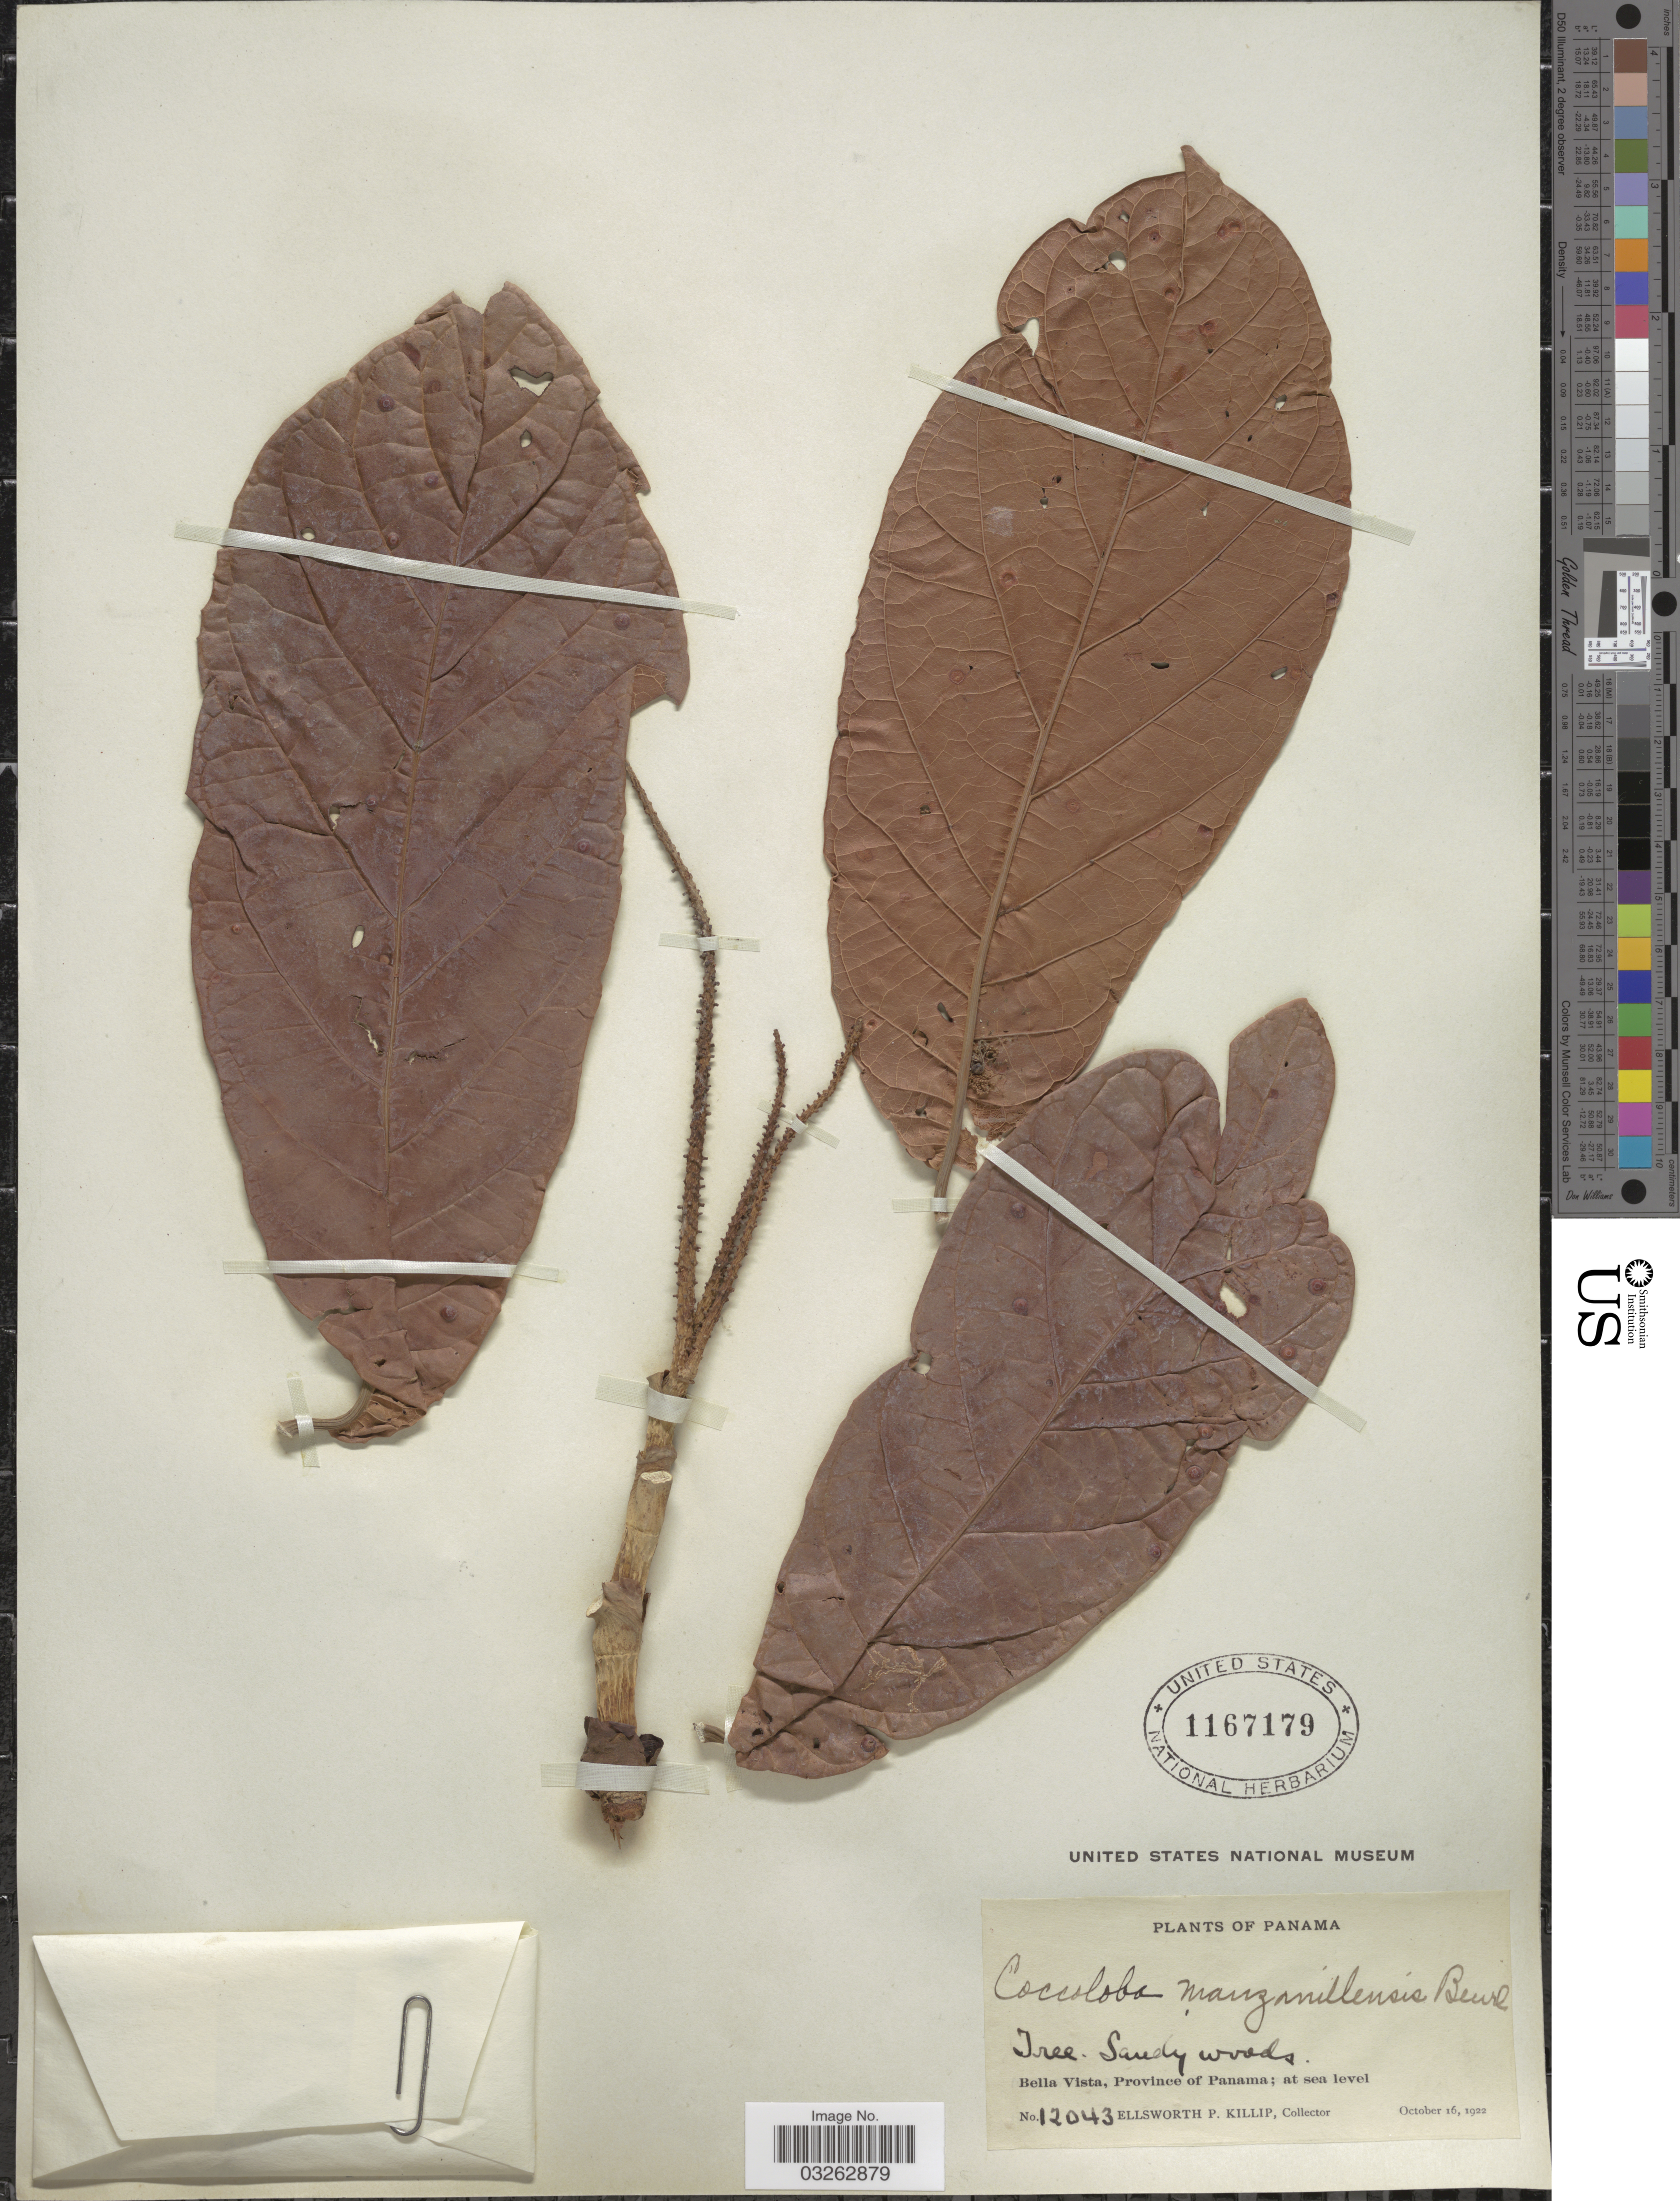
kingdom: Plantae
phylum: Tracheophyta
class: Magnoliopsida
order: Caryophyllales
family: Polygonaceae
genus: Coccoloba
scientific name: Coccoloba manzinellensis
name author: Beurl.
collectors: E. P. Killip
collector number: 12043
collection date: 1922-10-16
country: Panama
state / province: Panamá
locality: Bella Vista.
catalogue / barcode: US 1167179